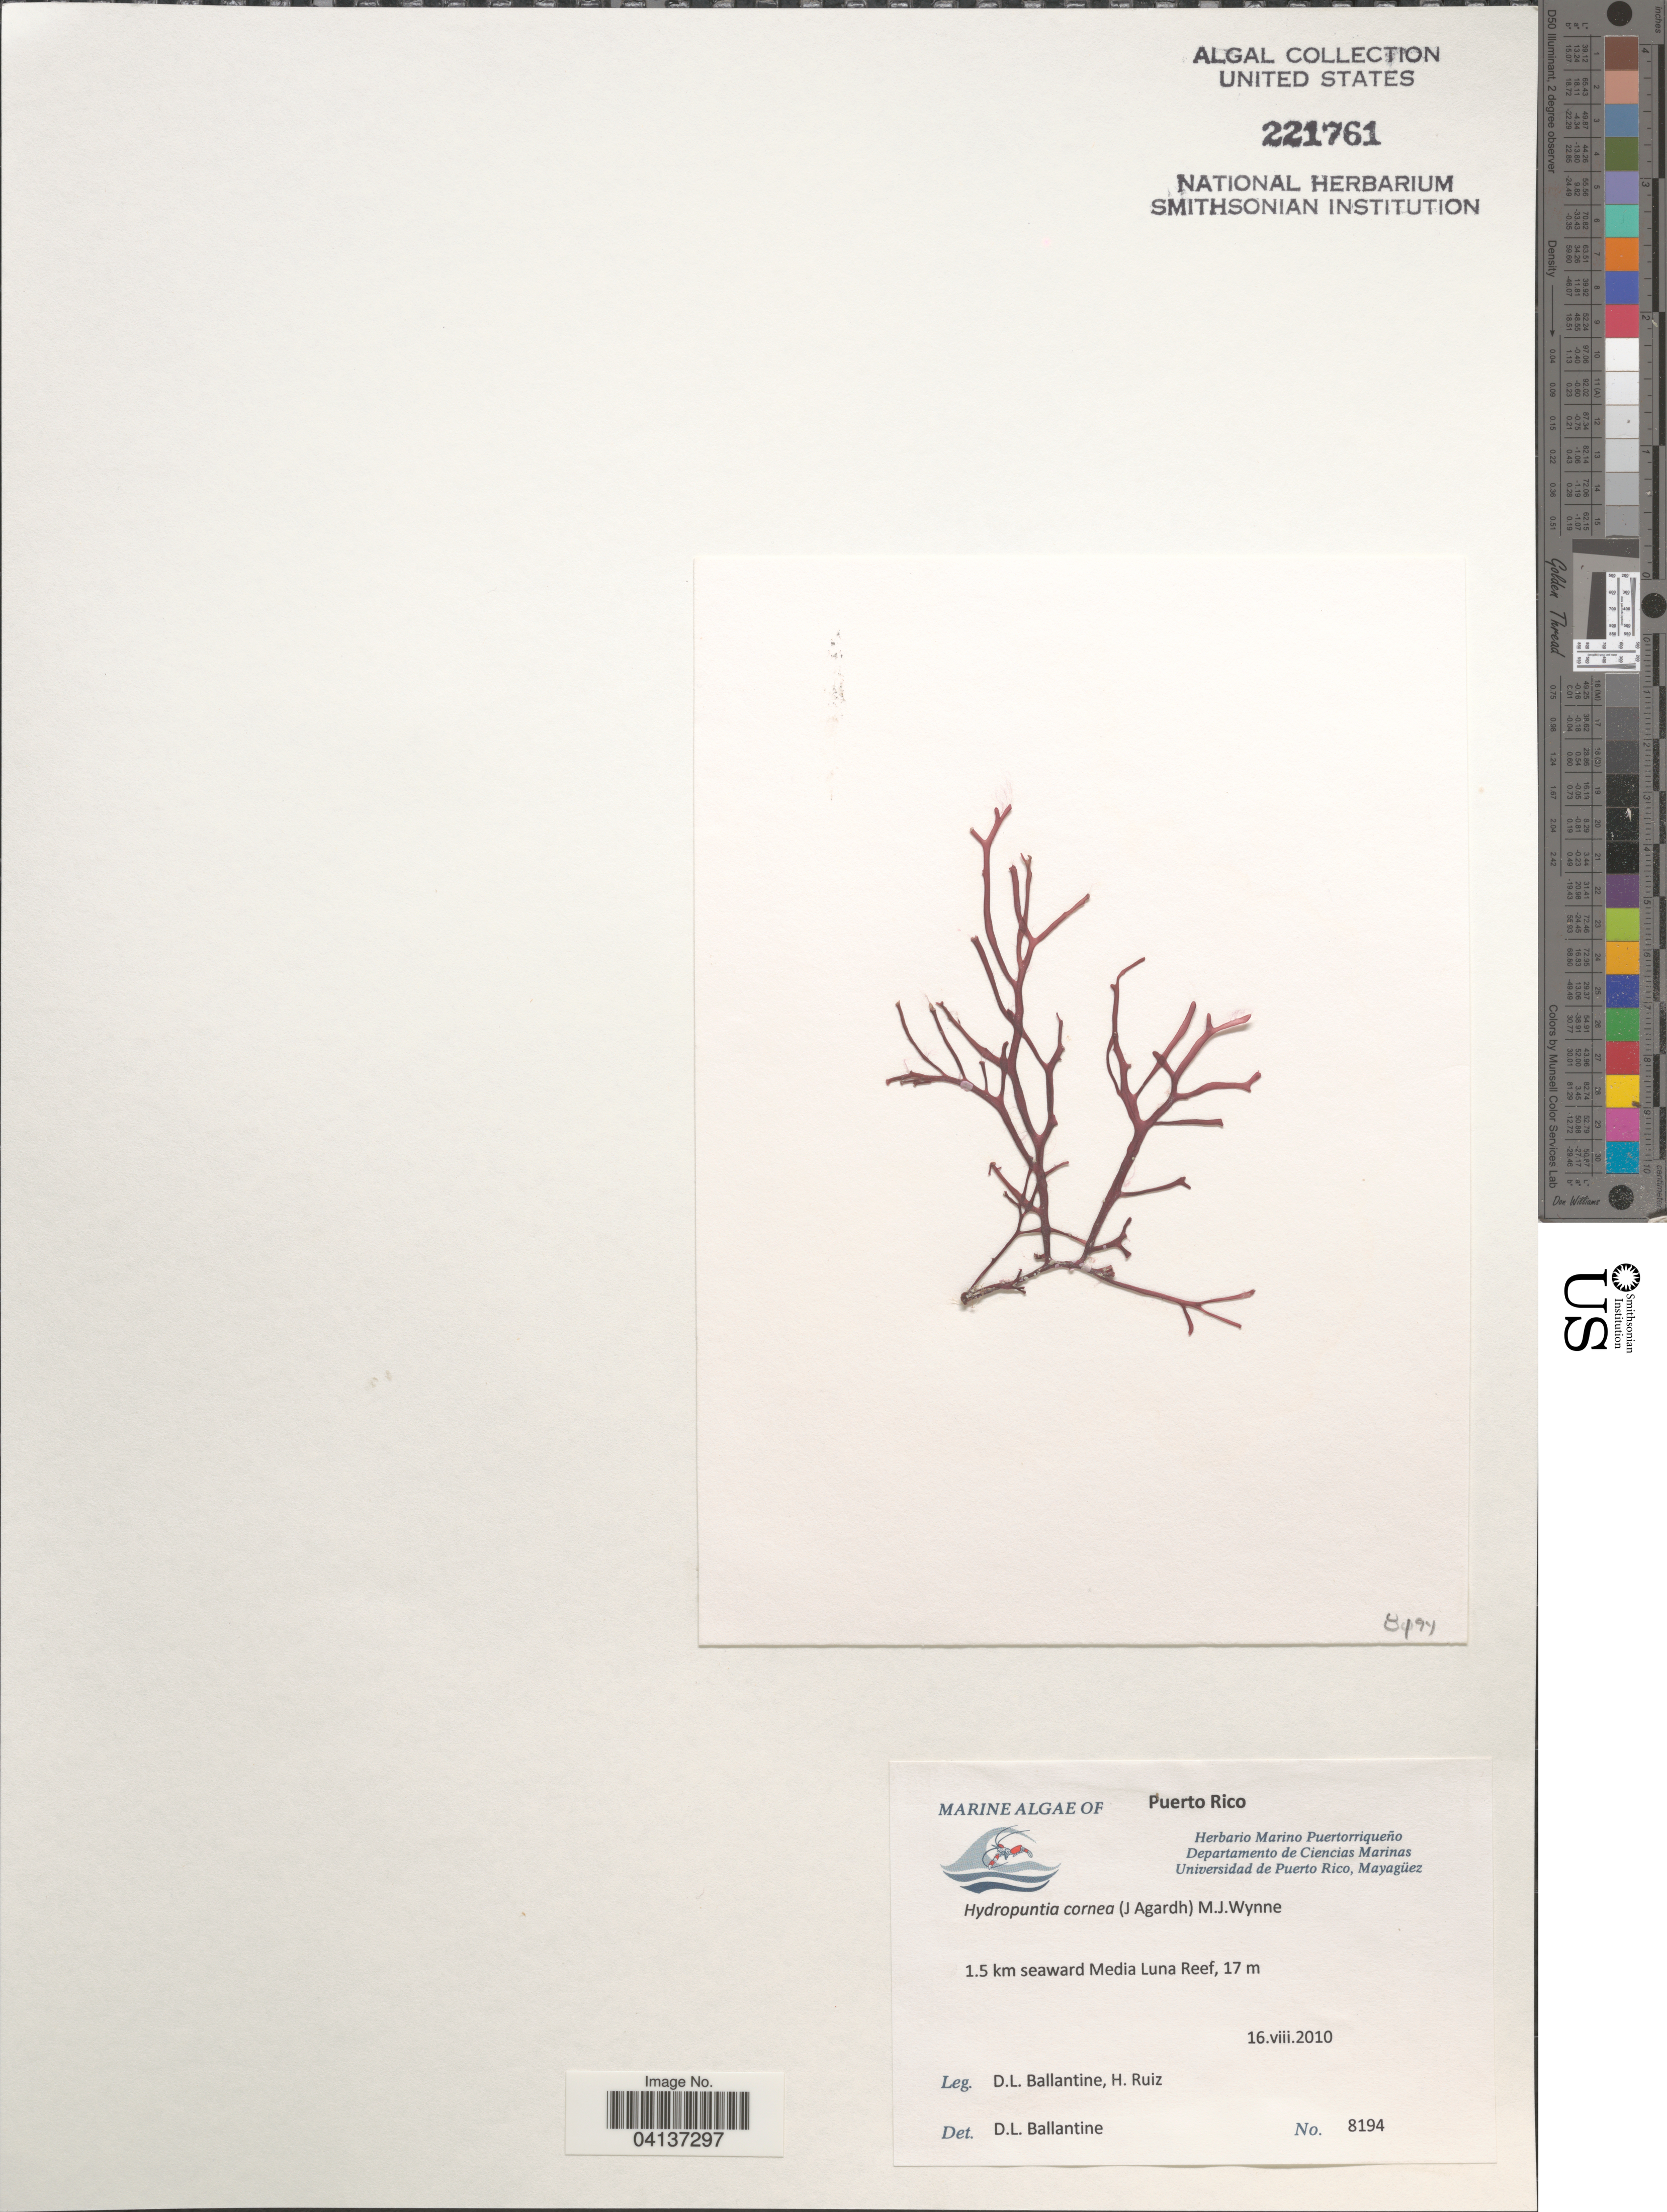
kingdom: Plantae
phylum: Rhodophyta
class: Florideophyceae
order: Gracilariales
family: Gracilariaceae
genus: Gracilaria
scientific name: Gracilaria cornea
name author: J. Agardh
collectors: D.L. Ballantine & H. Ruiz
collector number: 8194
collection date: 2010-08-16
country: Puerto Rico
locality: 1.5 km seaward Media Luna Reef.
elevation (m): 17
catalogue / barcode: US 221761